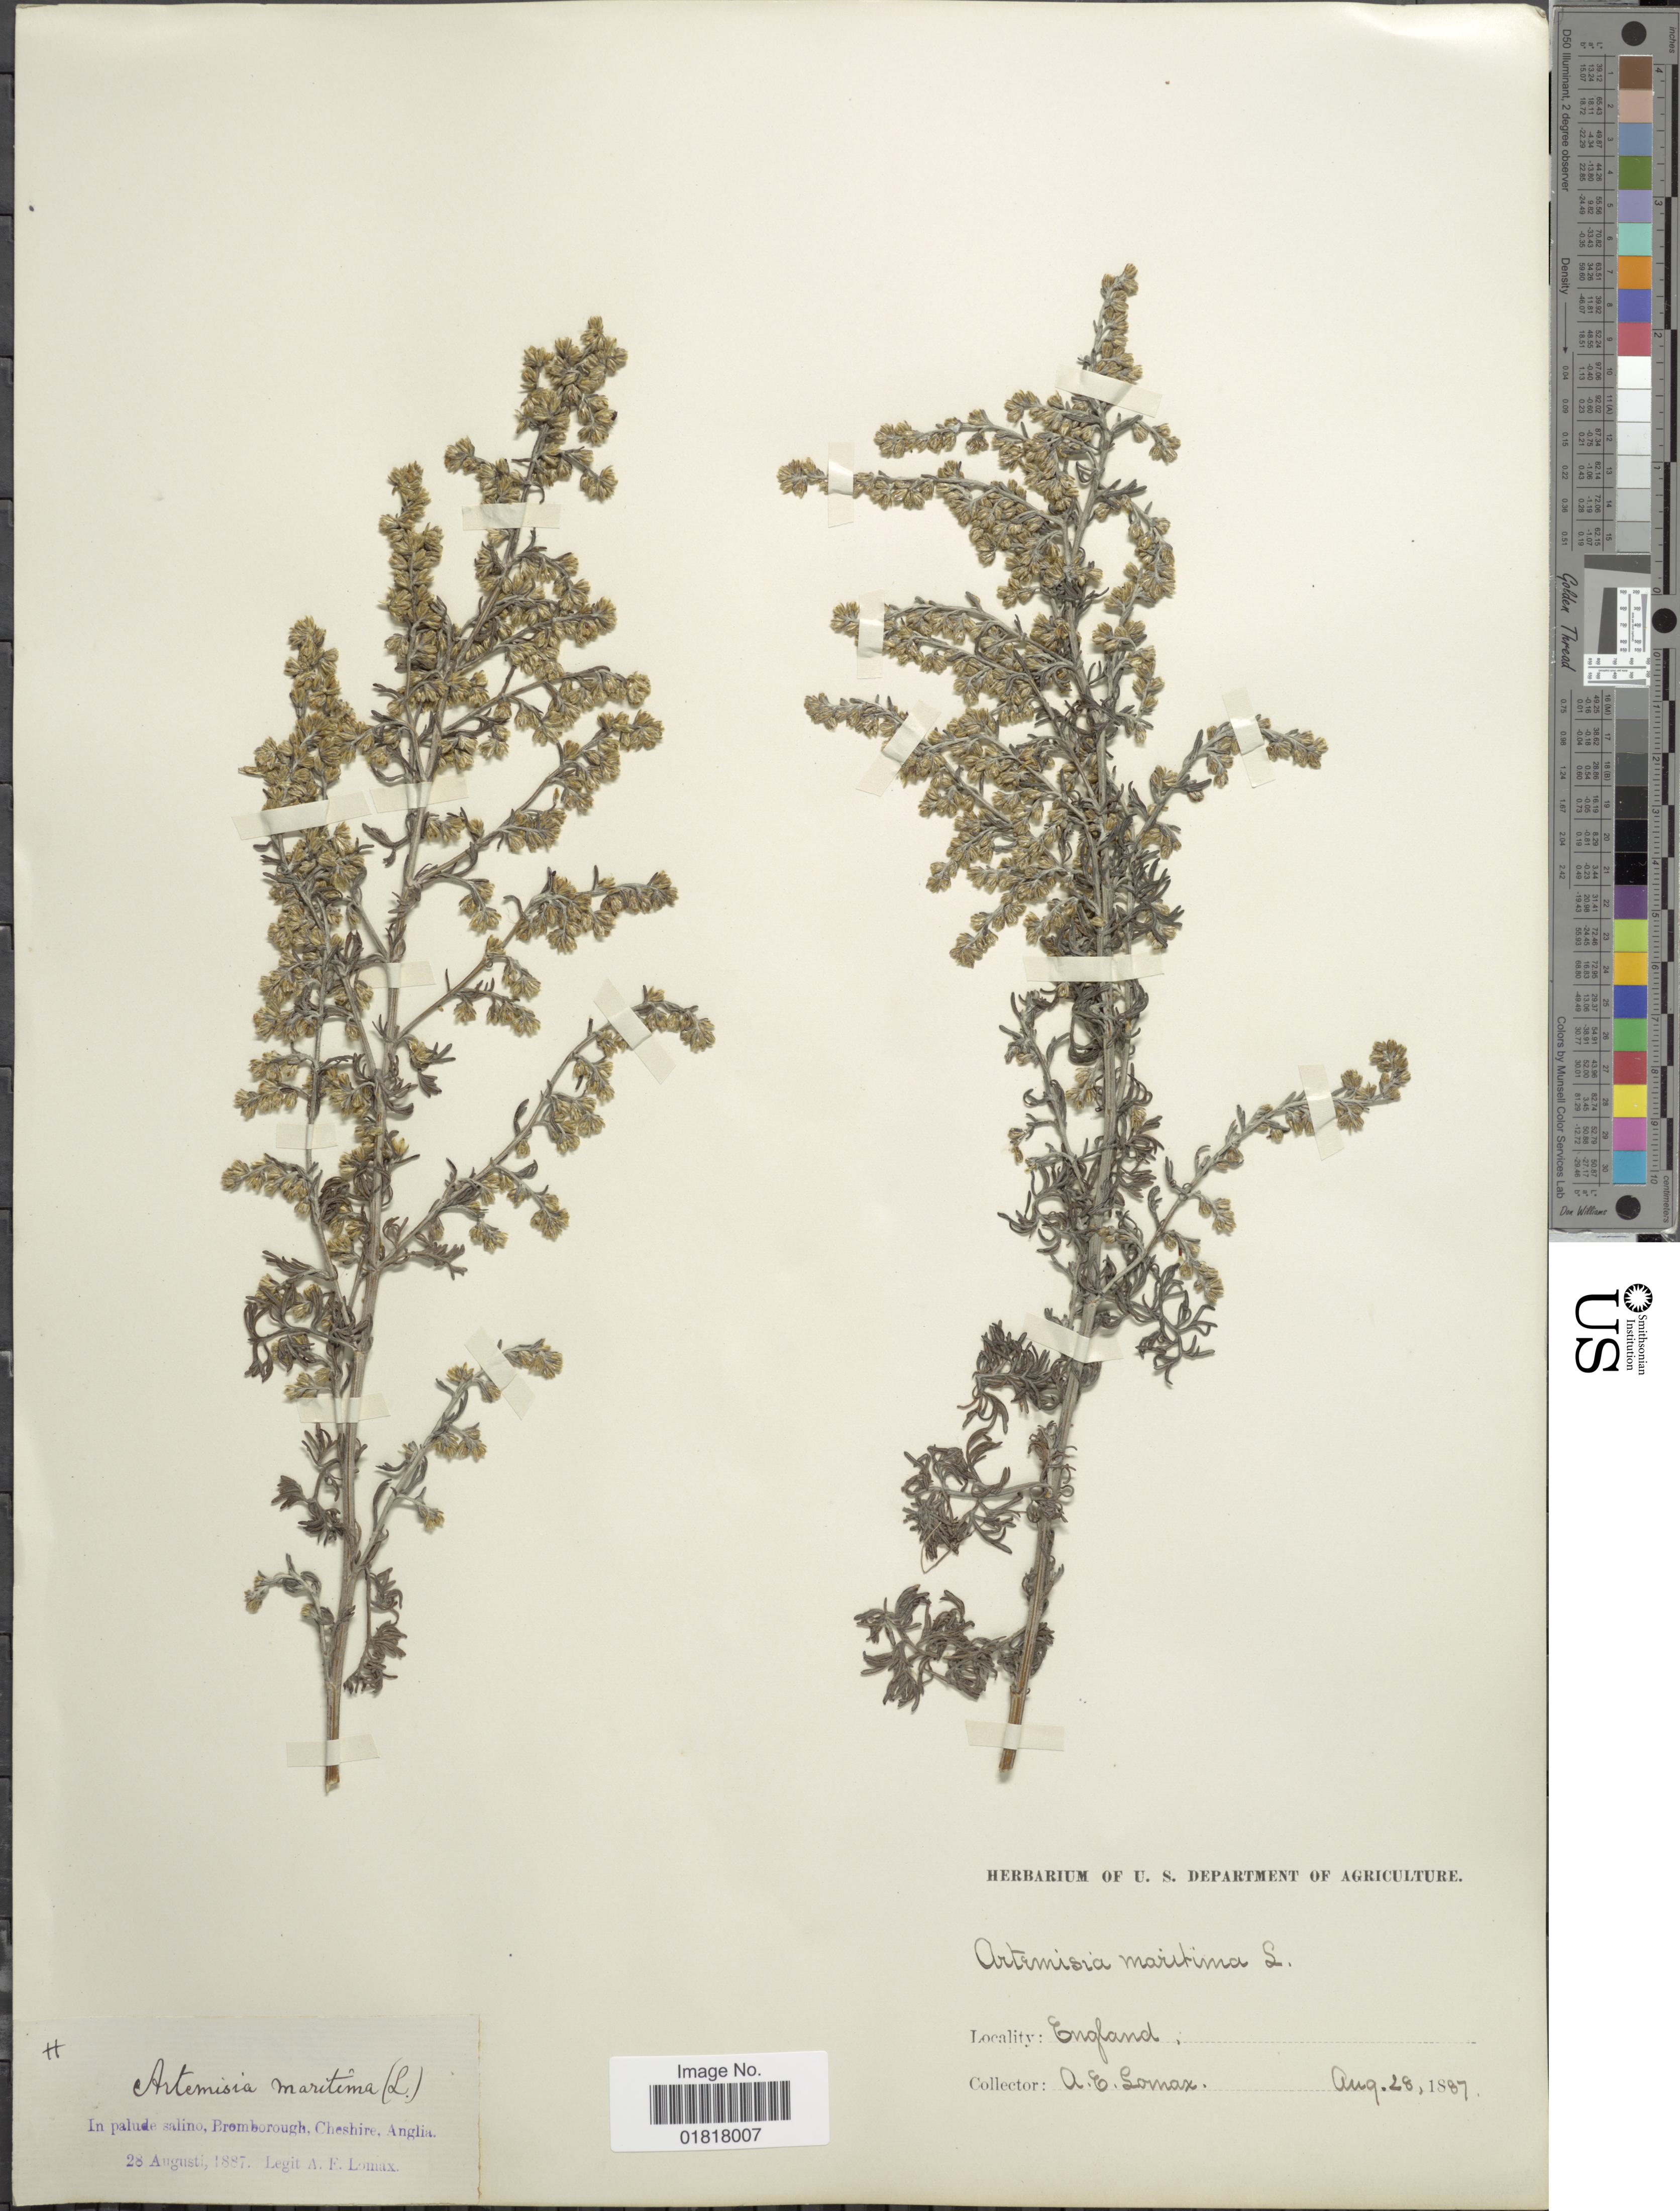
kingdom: Plantae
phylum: Tracheophyta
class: Magnoliopsida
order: Asterales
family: Asteraceae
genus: Artemisia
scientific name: Artemisia maritima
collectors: A. Lomax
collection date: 1887-08-28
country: United Kingdom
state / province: England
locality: In palude salino, Premborough, Cheshire